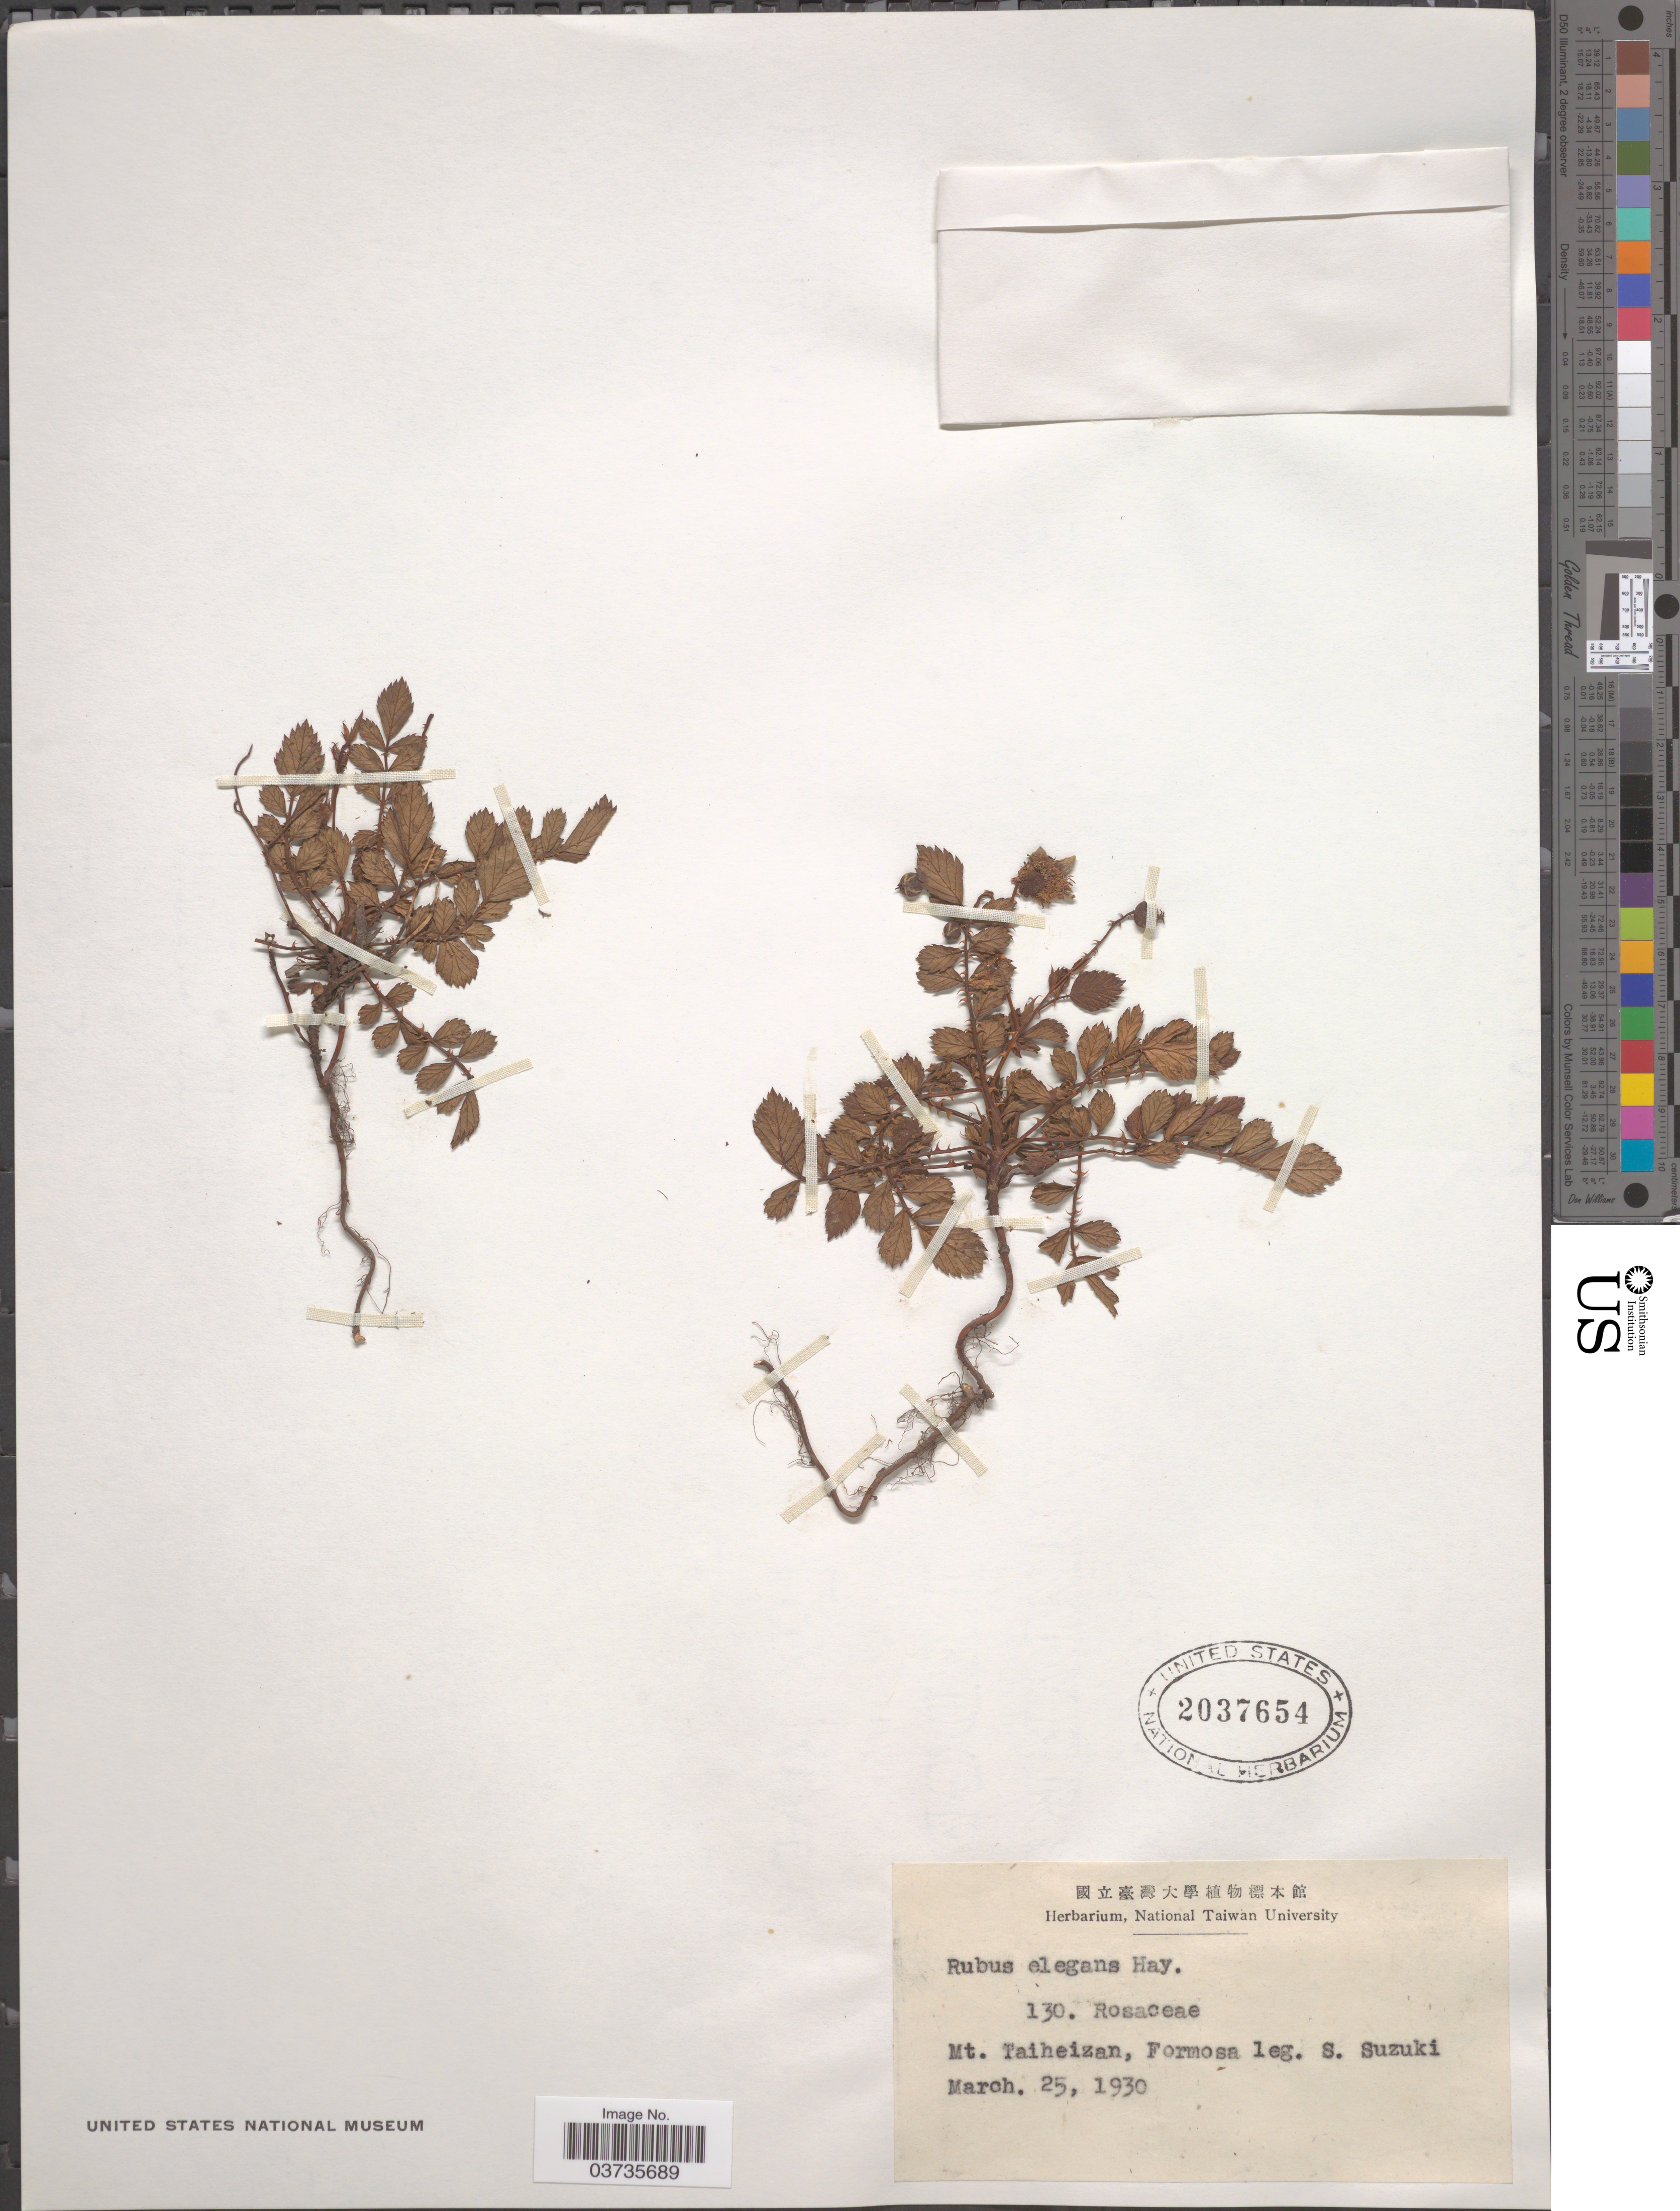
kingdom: Plantae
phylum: Tracheophyta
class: Magnoliopsida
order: Rosales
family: Rosaceae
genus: Rubus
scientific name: Rubus elegans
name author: P.J. Müll.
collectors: S. Suzuki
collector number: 130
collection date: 1930-03-25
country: Taiwan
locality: Mt. Taiheizan, Formosa.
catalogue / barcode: US 2037654